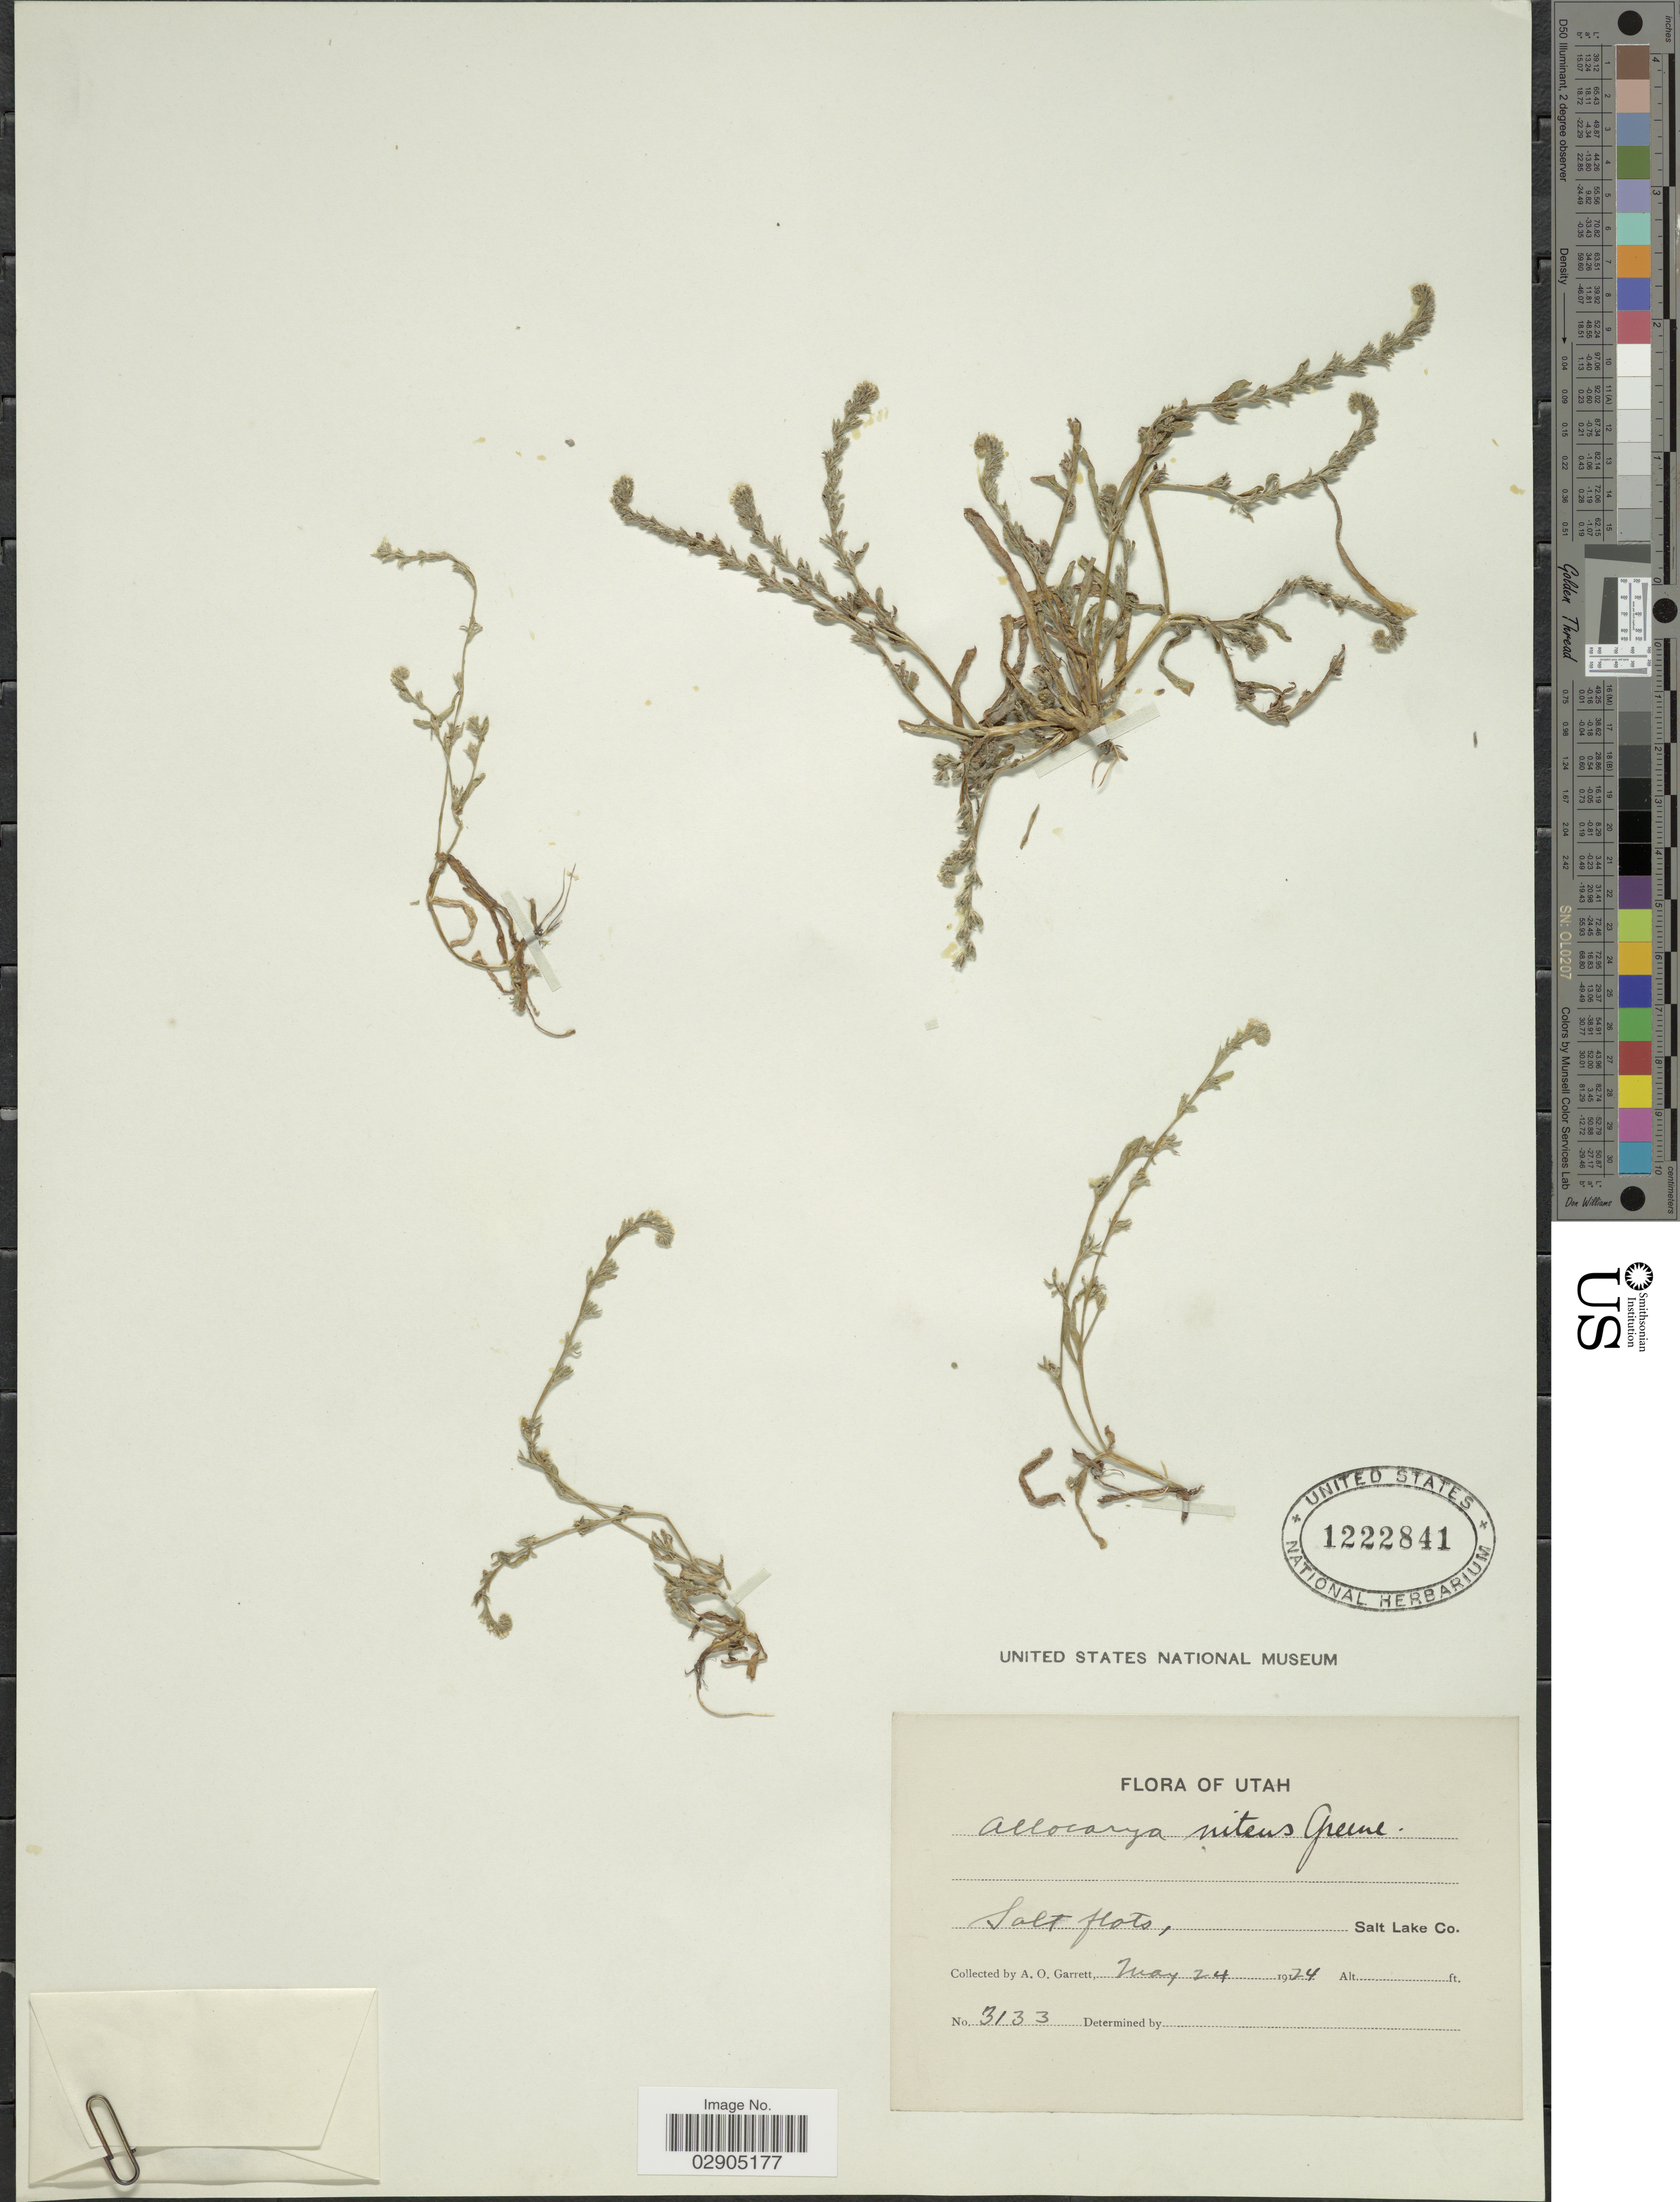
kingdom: Plantae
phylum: Tracheophyta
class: Magnoliopsida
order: Boraginales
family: Boraginaceae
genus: Allocarya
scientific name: Allocarya nitens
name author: Greene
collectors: A. O. Garrett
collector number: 3133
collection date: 1924-05-24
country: United States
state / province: Utah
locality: Salt flats, Salt Lake Co.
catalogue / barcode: US 1222841